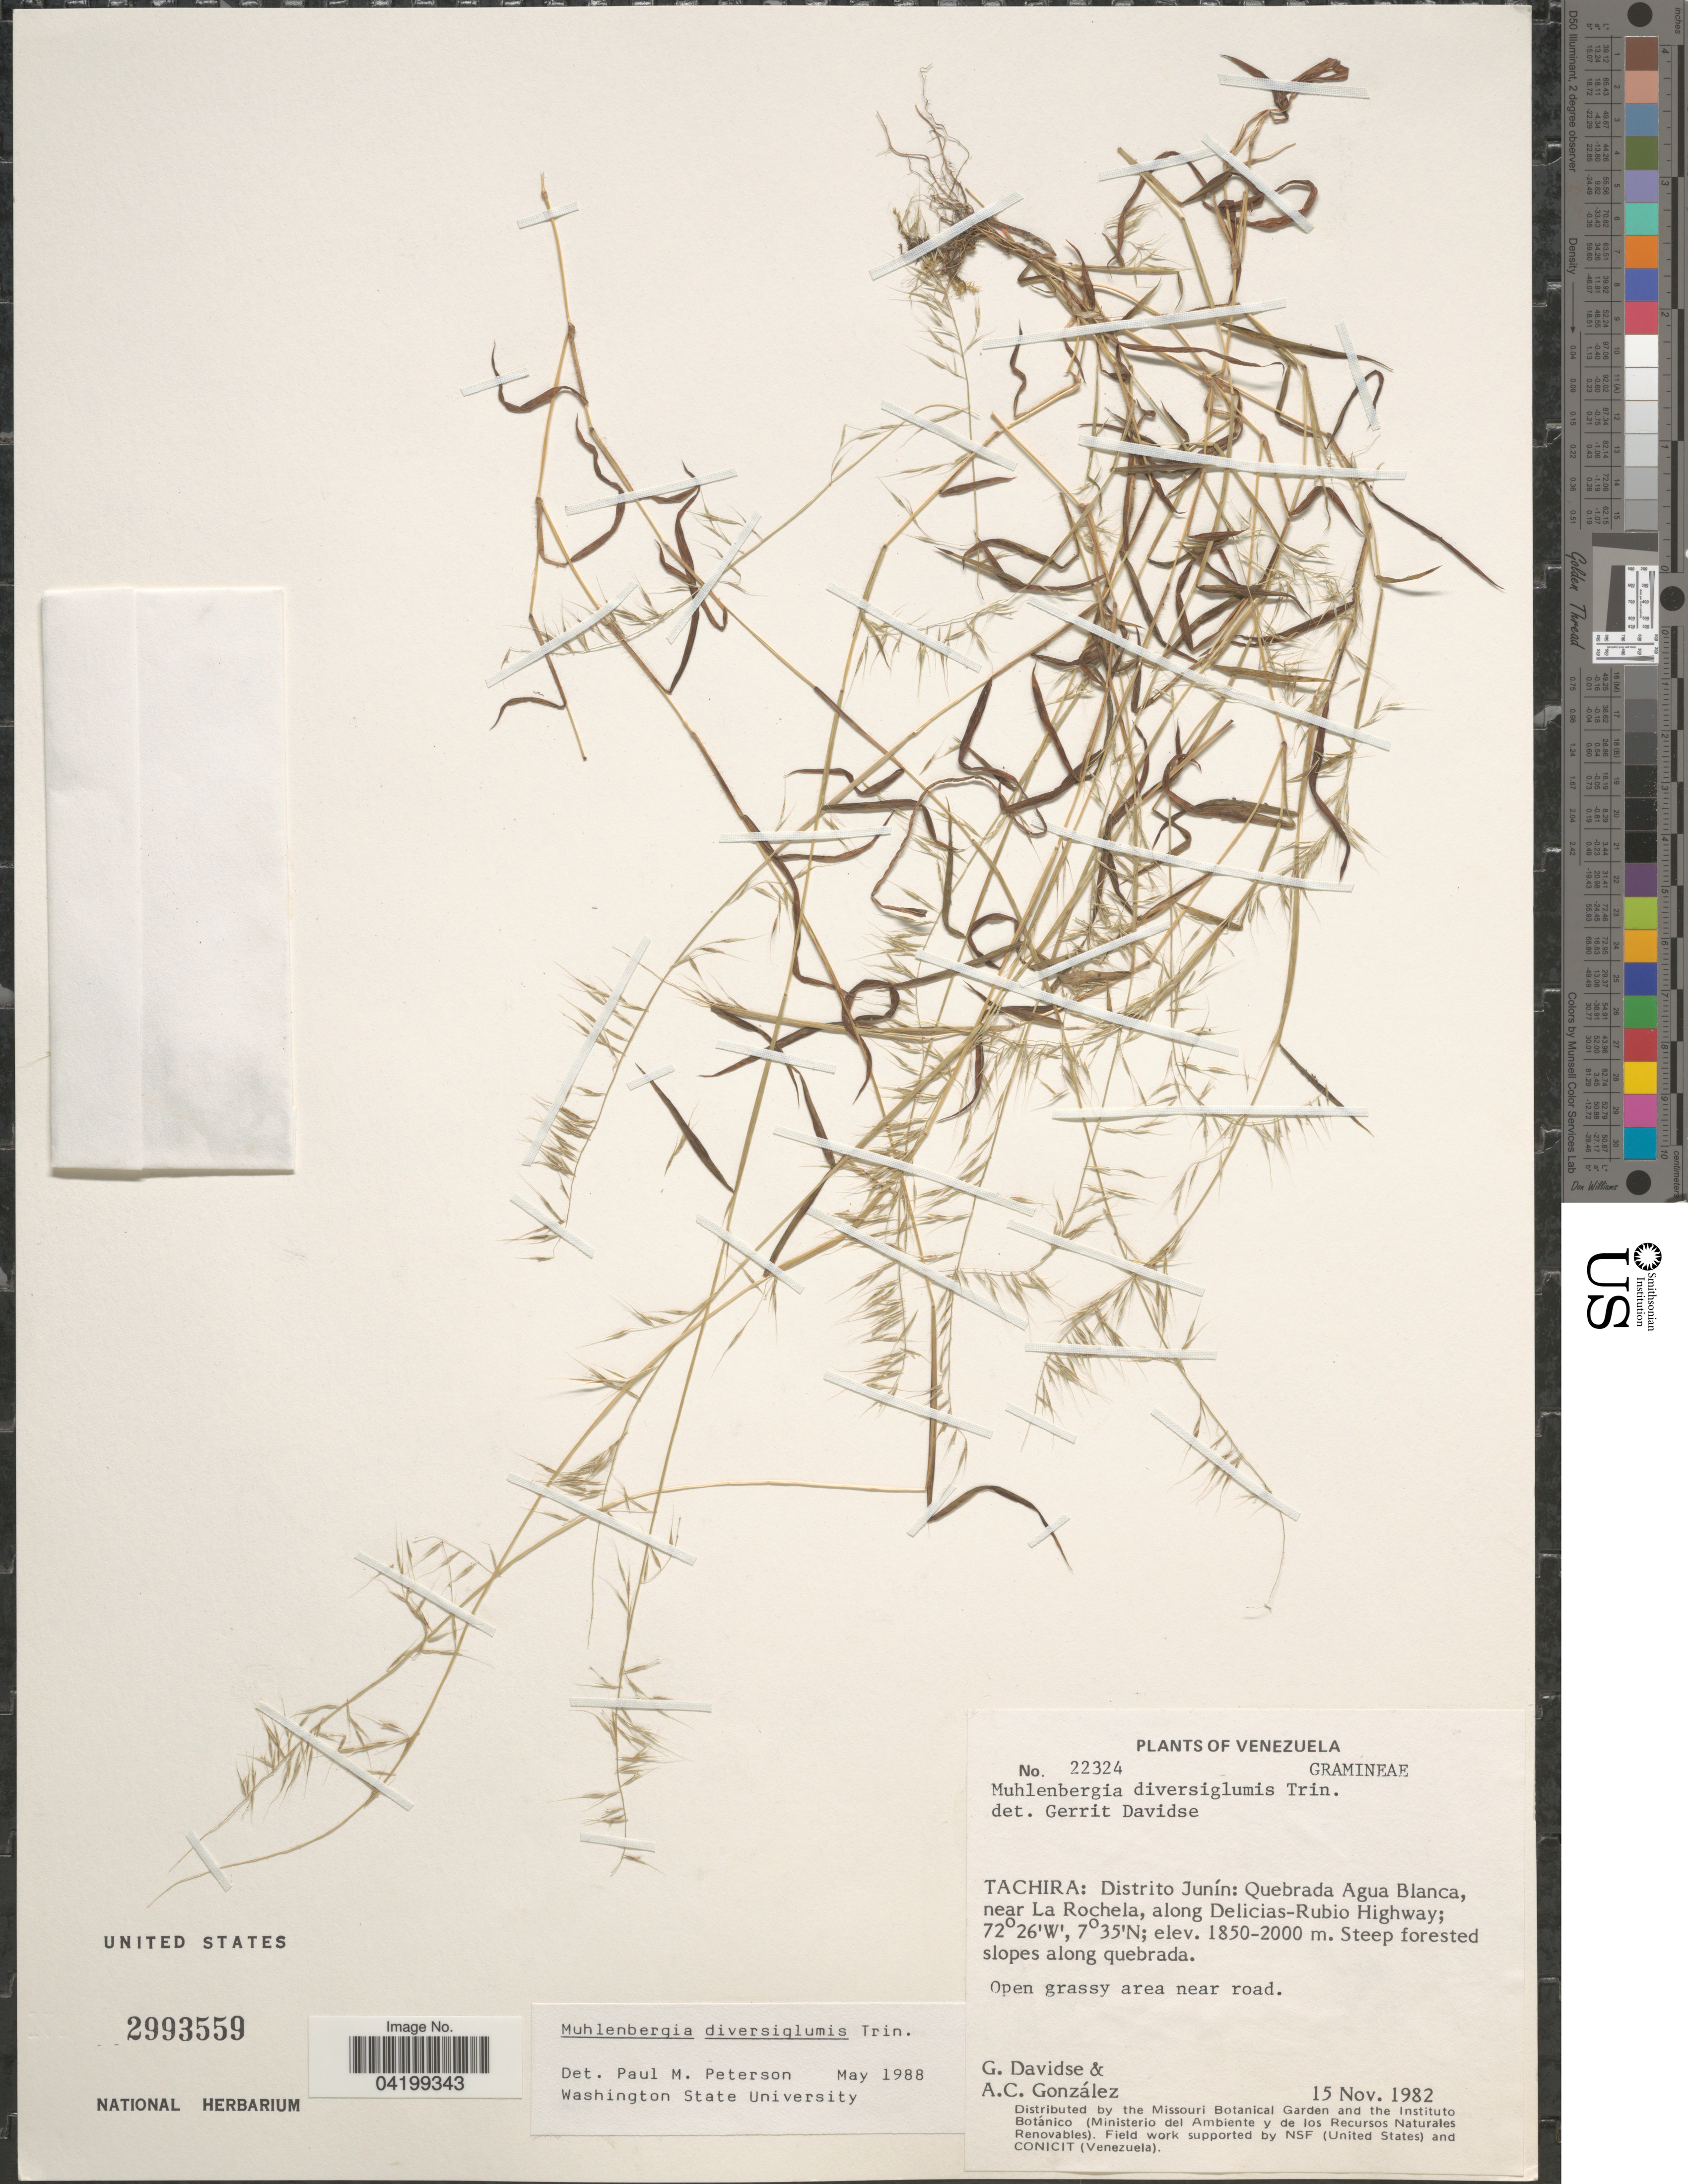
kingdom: Plantae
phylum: Tracheophyta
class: Liliopsida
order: Poales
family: Poaceae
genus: Muhlenbergia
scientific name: Muhlenbergia diversiglumis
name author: Trin.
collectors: G. Davidse & A. C. González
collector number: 22324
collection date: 1982-11-15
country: Venezuela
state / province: Tachira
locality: Distrito Junín: Quebrada Agua Blanca, near La Rochela, along Delicias-Rubio Highway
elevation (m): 1850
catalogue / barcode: US 2993559